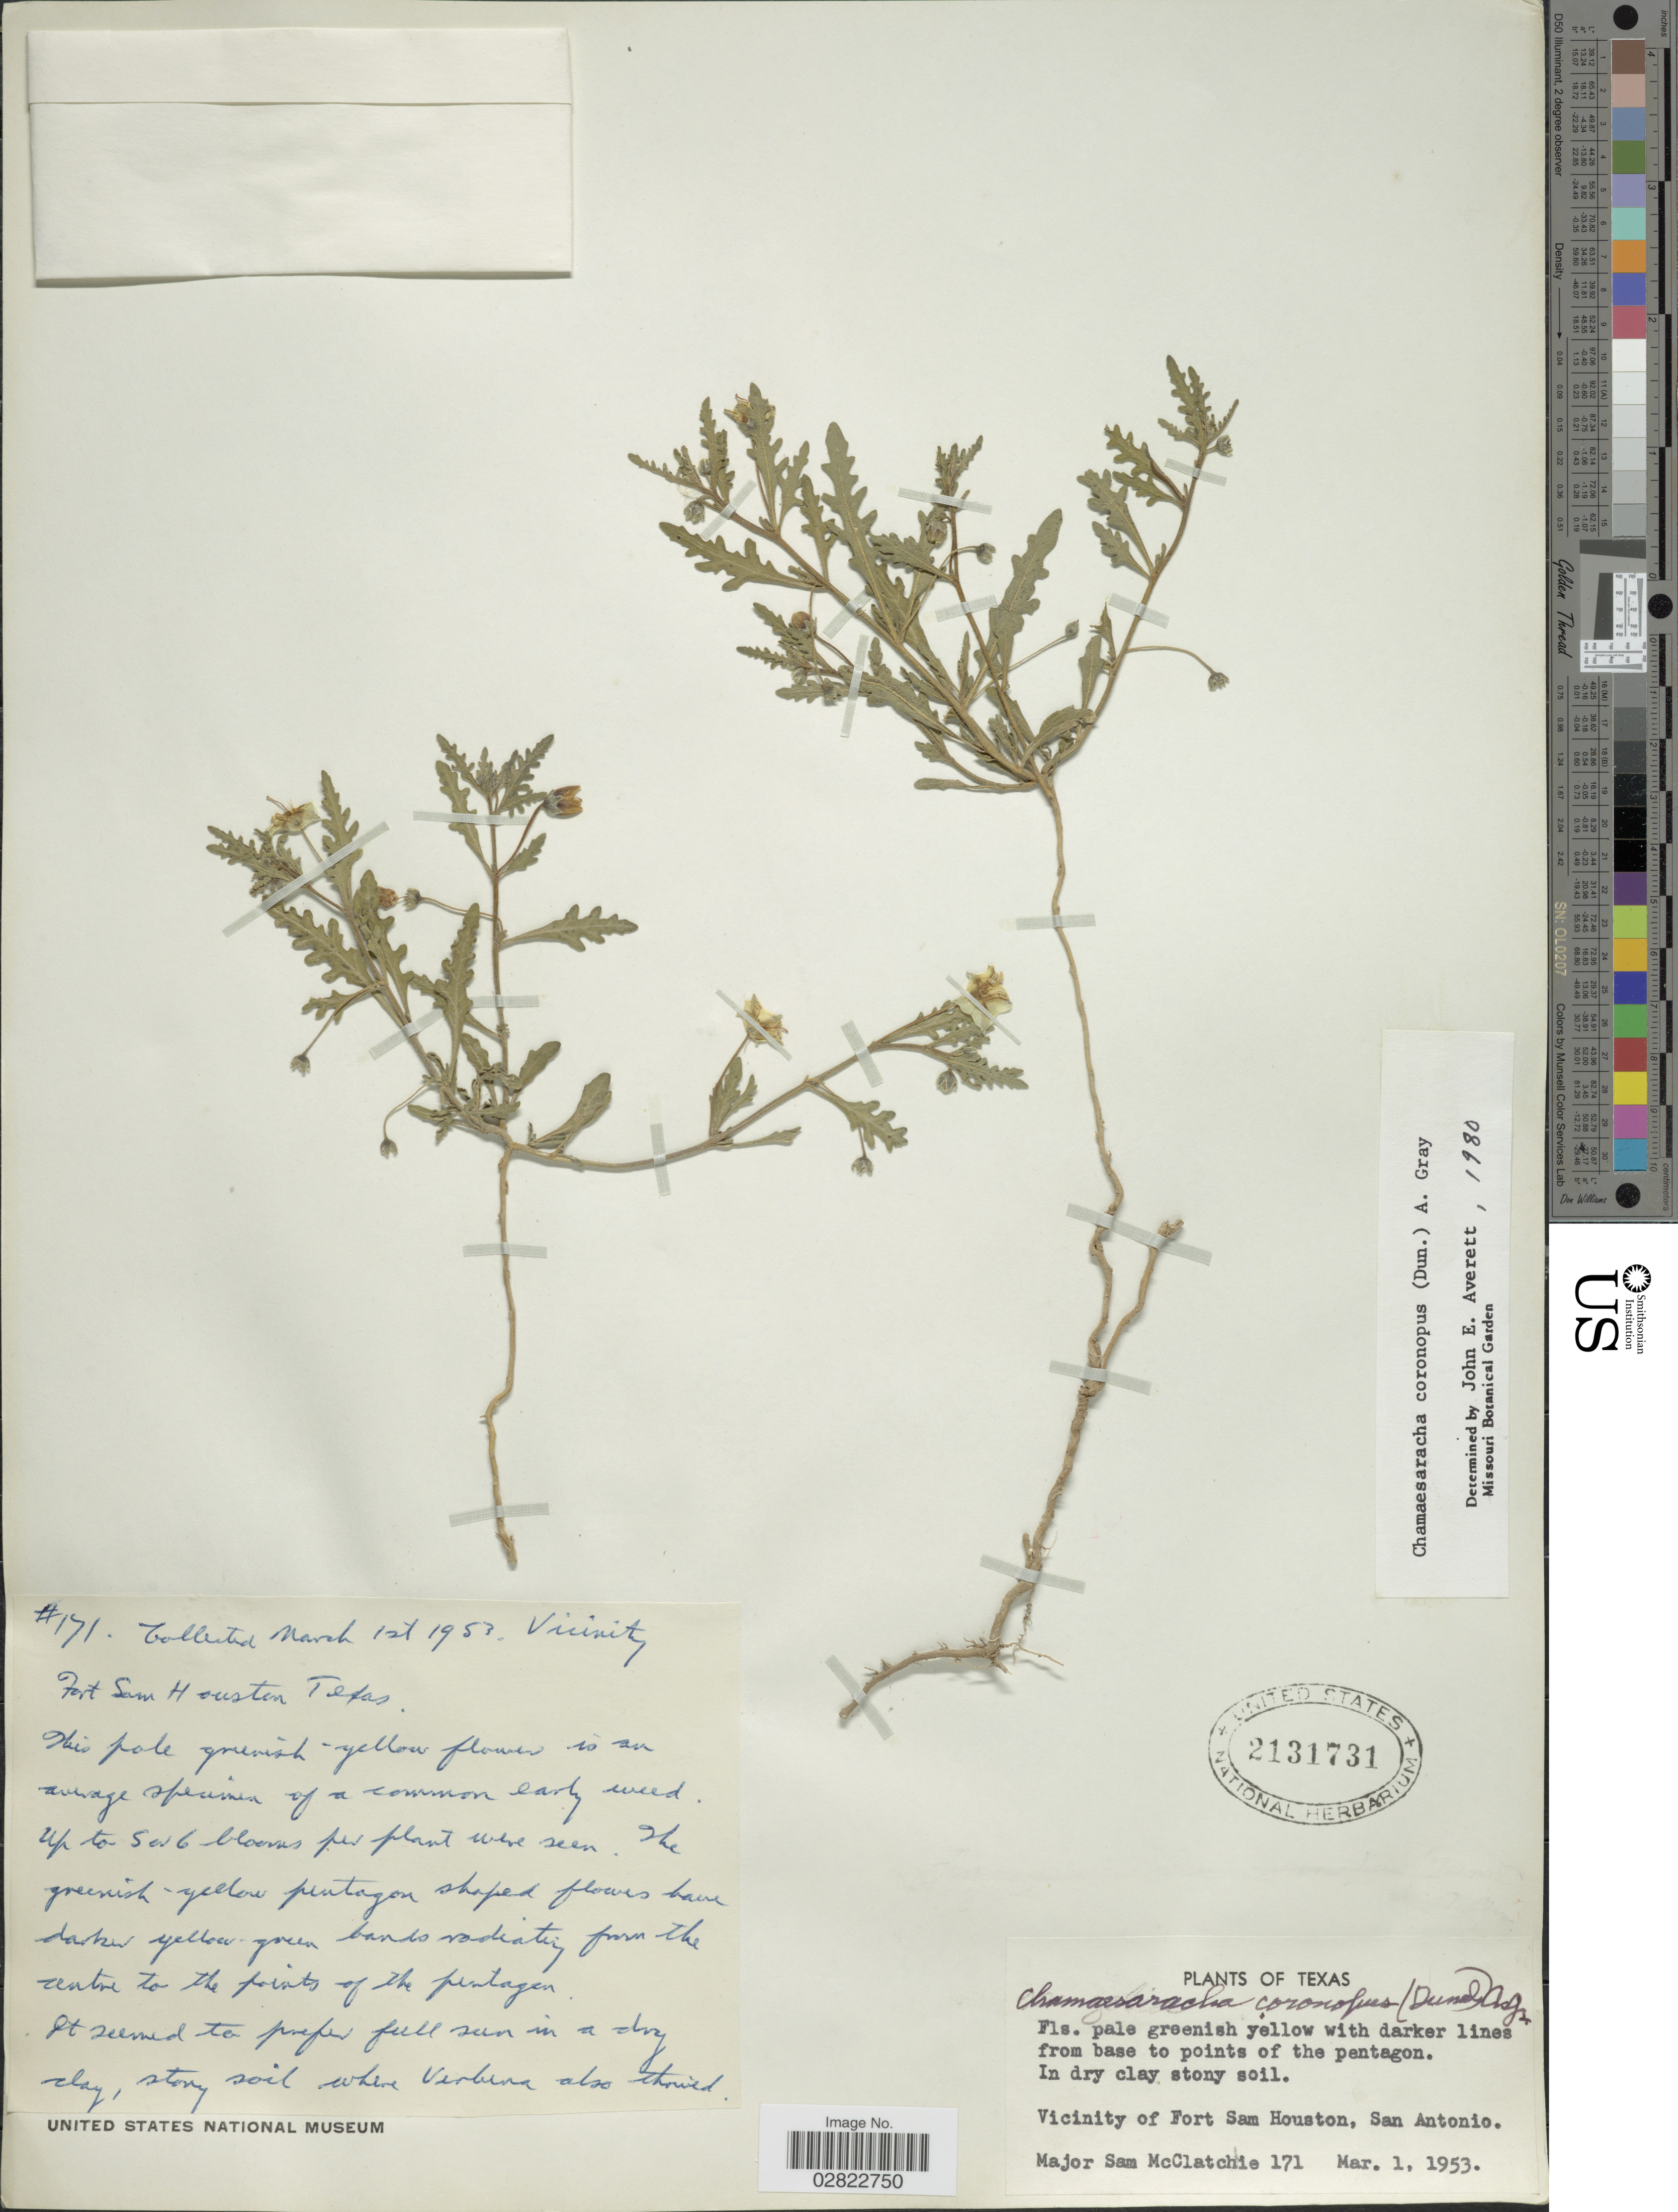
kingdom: Plantae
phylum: Tracheophyta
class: Magnoliopsida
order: Solanales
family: Solanaceae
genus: Chamaesaracha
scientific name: Chamaesaracha coronopus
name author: (Dunal) A. Gray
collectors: S. McClatchie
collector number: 171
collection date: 1953-03-01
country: United States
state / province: Texas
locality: Vicinity of Fort Sam Houston, San Antonio.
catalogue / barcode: US 2131731